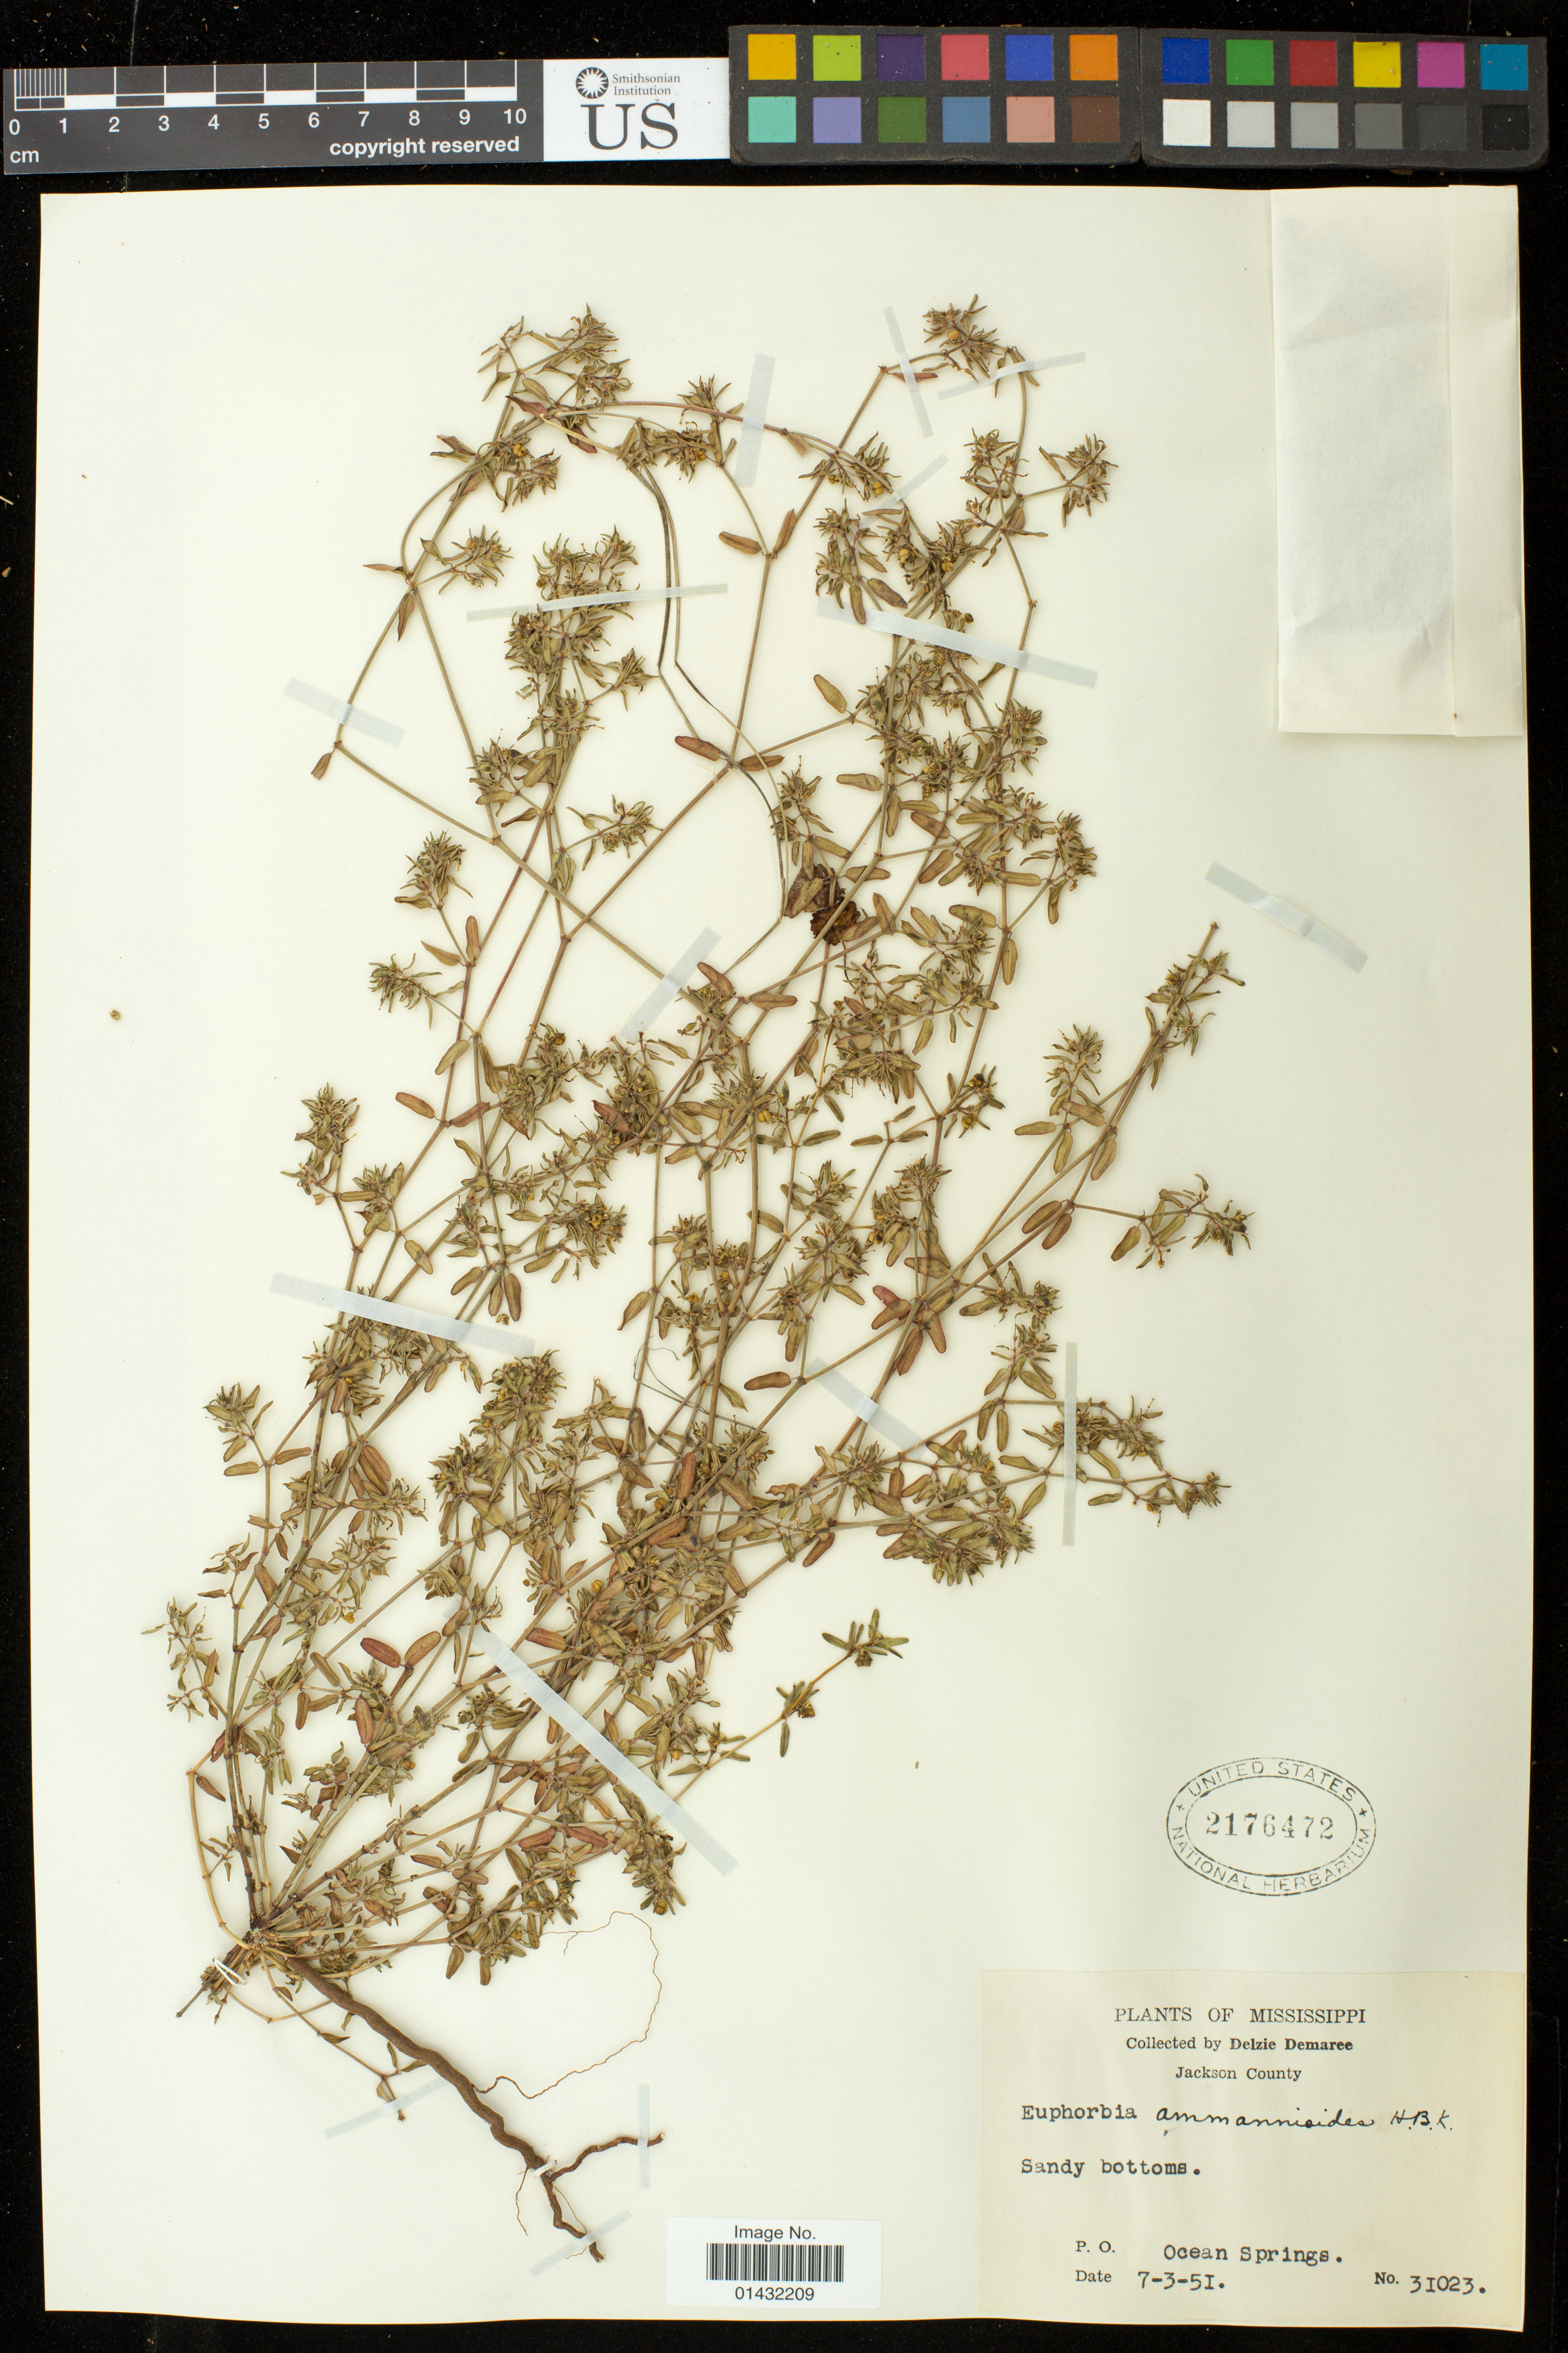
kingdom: Plantae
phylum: Tracheophyta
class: Magnoliopsida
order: Malpighiales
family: Euphorbiaceae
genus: Euphorbia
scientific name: Euphorbia bombensis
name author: Jacq.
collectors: D. Demaree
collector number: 31023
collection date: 1951-07-03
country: United States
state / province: Mississippi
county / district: Jackson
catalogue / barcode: US 2176472